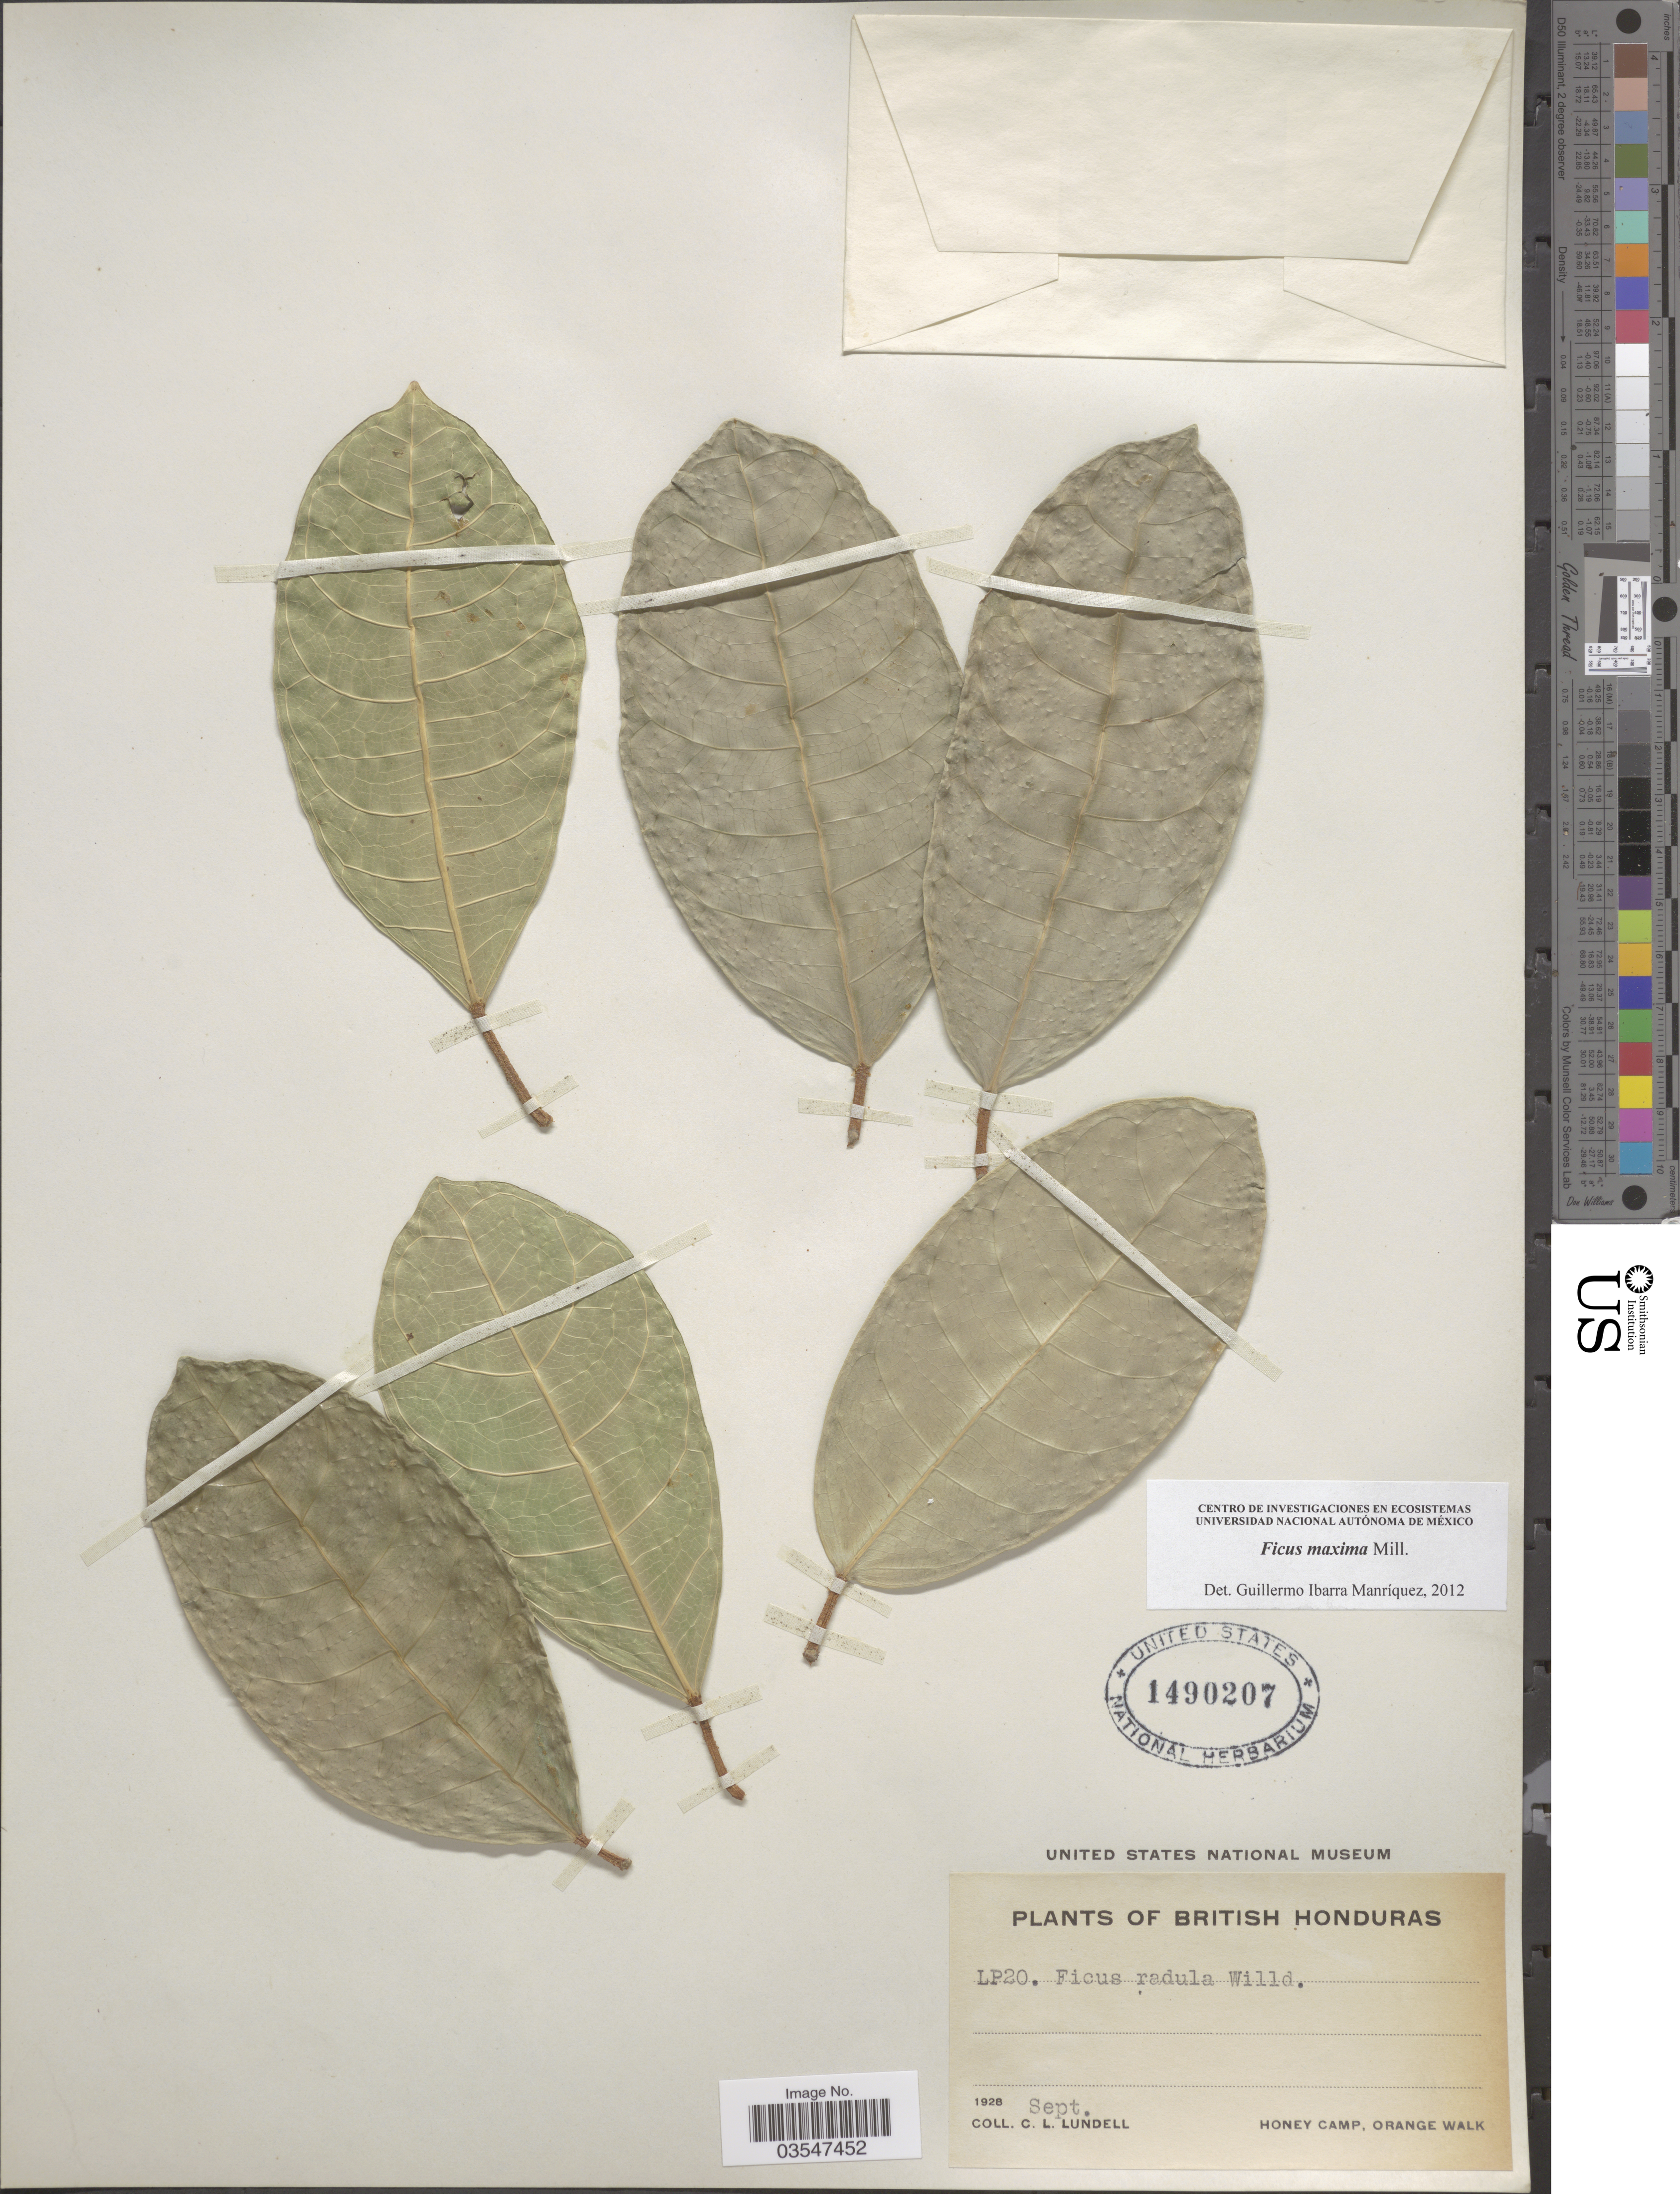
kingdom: Plantae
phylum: Tracheophyta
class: Magnoliopsida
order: Rosales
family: Moraceae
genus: Ficus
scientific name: Ficus maxima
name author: Mill.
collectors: C. L. Lundell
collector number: LP20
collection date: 1928-09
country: Belize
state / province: Orange Walk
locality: British Honduras, Honey Camp.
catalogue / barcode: US 1490207